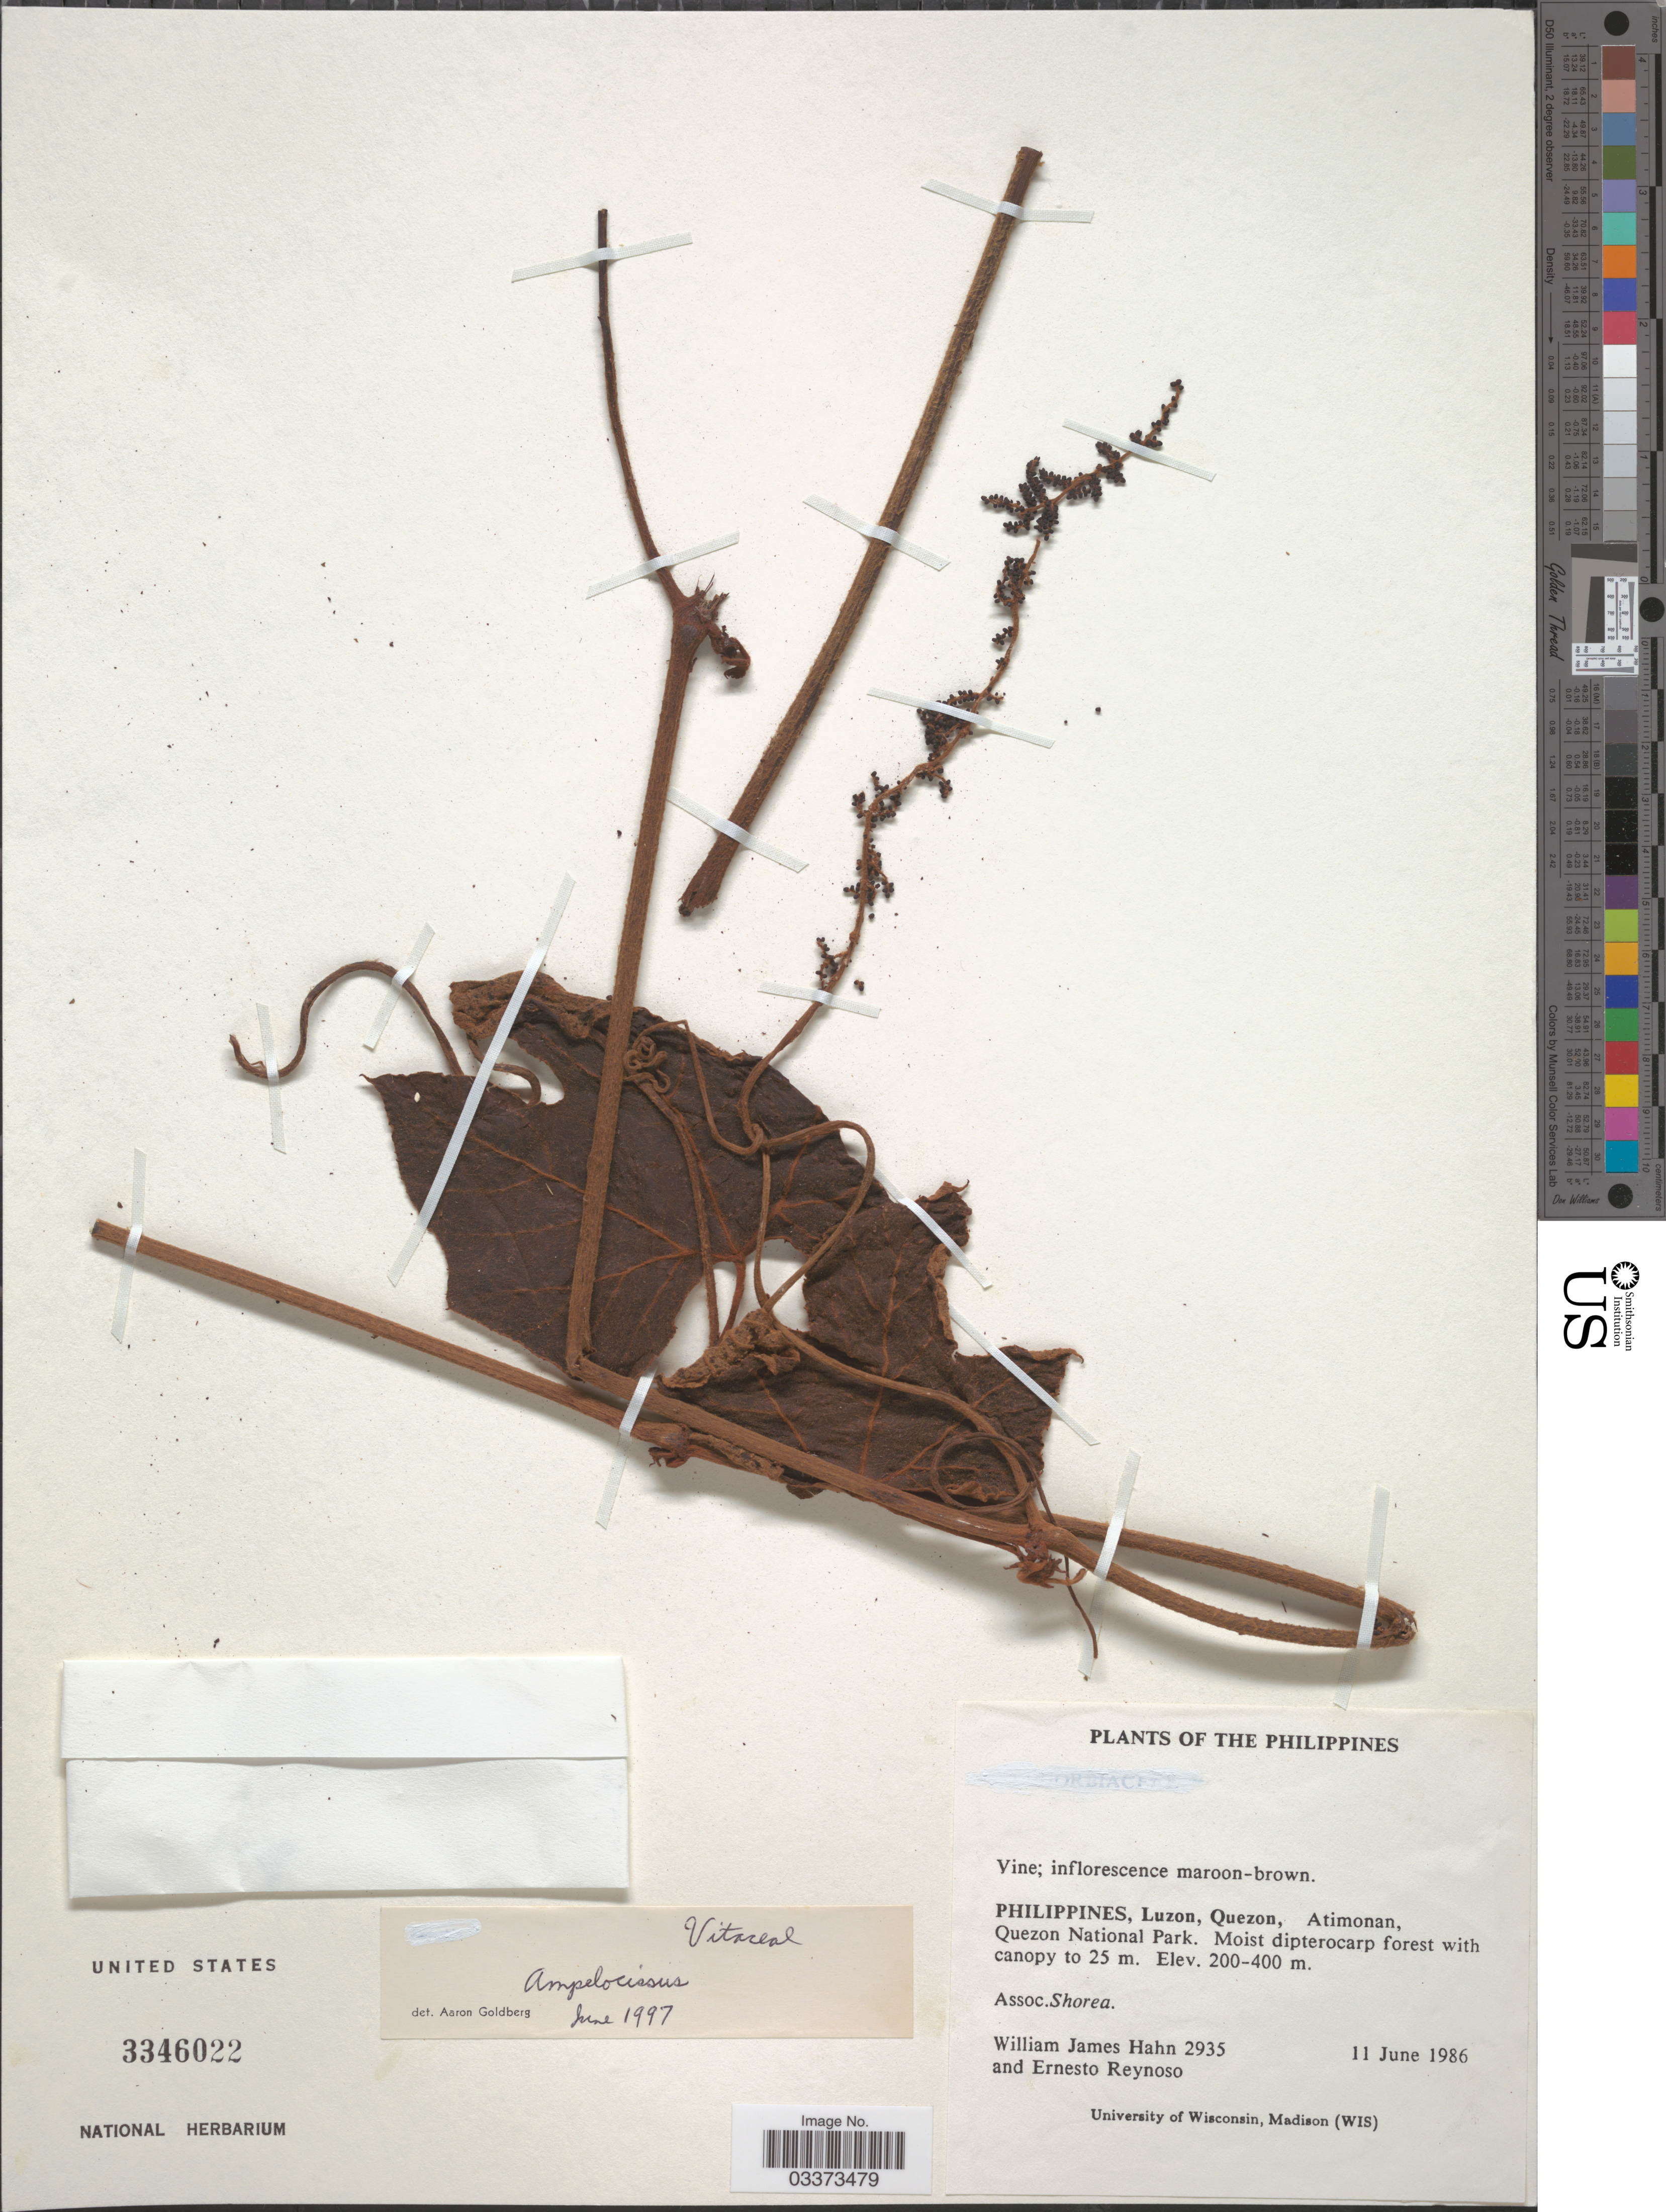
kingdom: Plantae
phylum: Tracheophyta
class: Magnoliopsida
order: Vitales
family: Vitaceae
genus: Ampelocissus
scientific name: Ampelocissus sp.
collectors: W. J. Hahn & E. Reynoso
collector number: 2935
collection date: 1986-06-11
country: Philippines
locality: Luzon, Quezon, Atimonan, Quezon National Park.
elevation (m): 200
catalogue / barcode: US 3346022